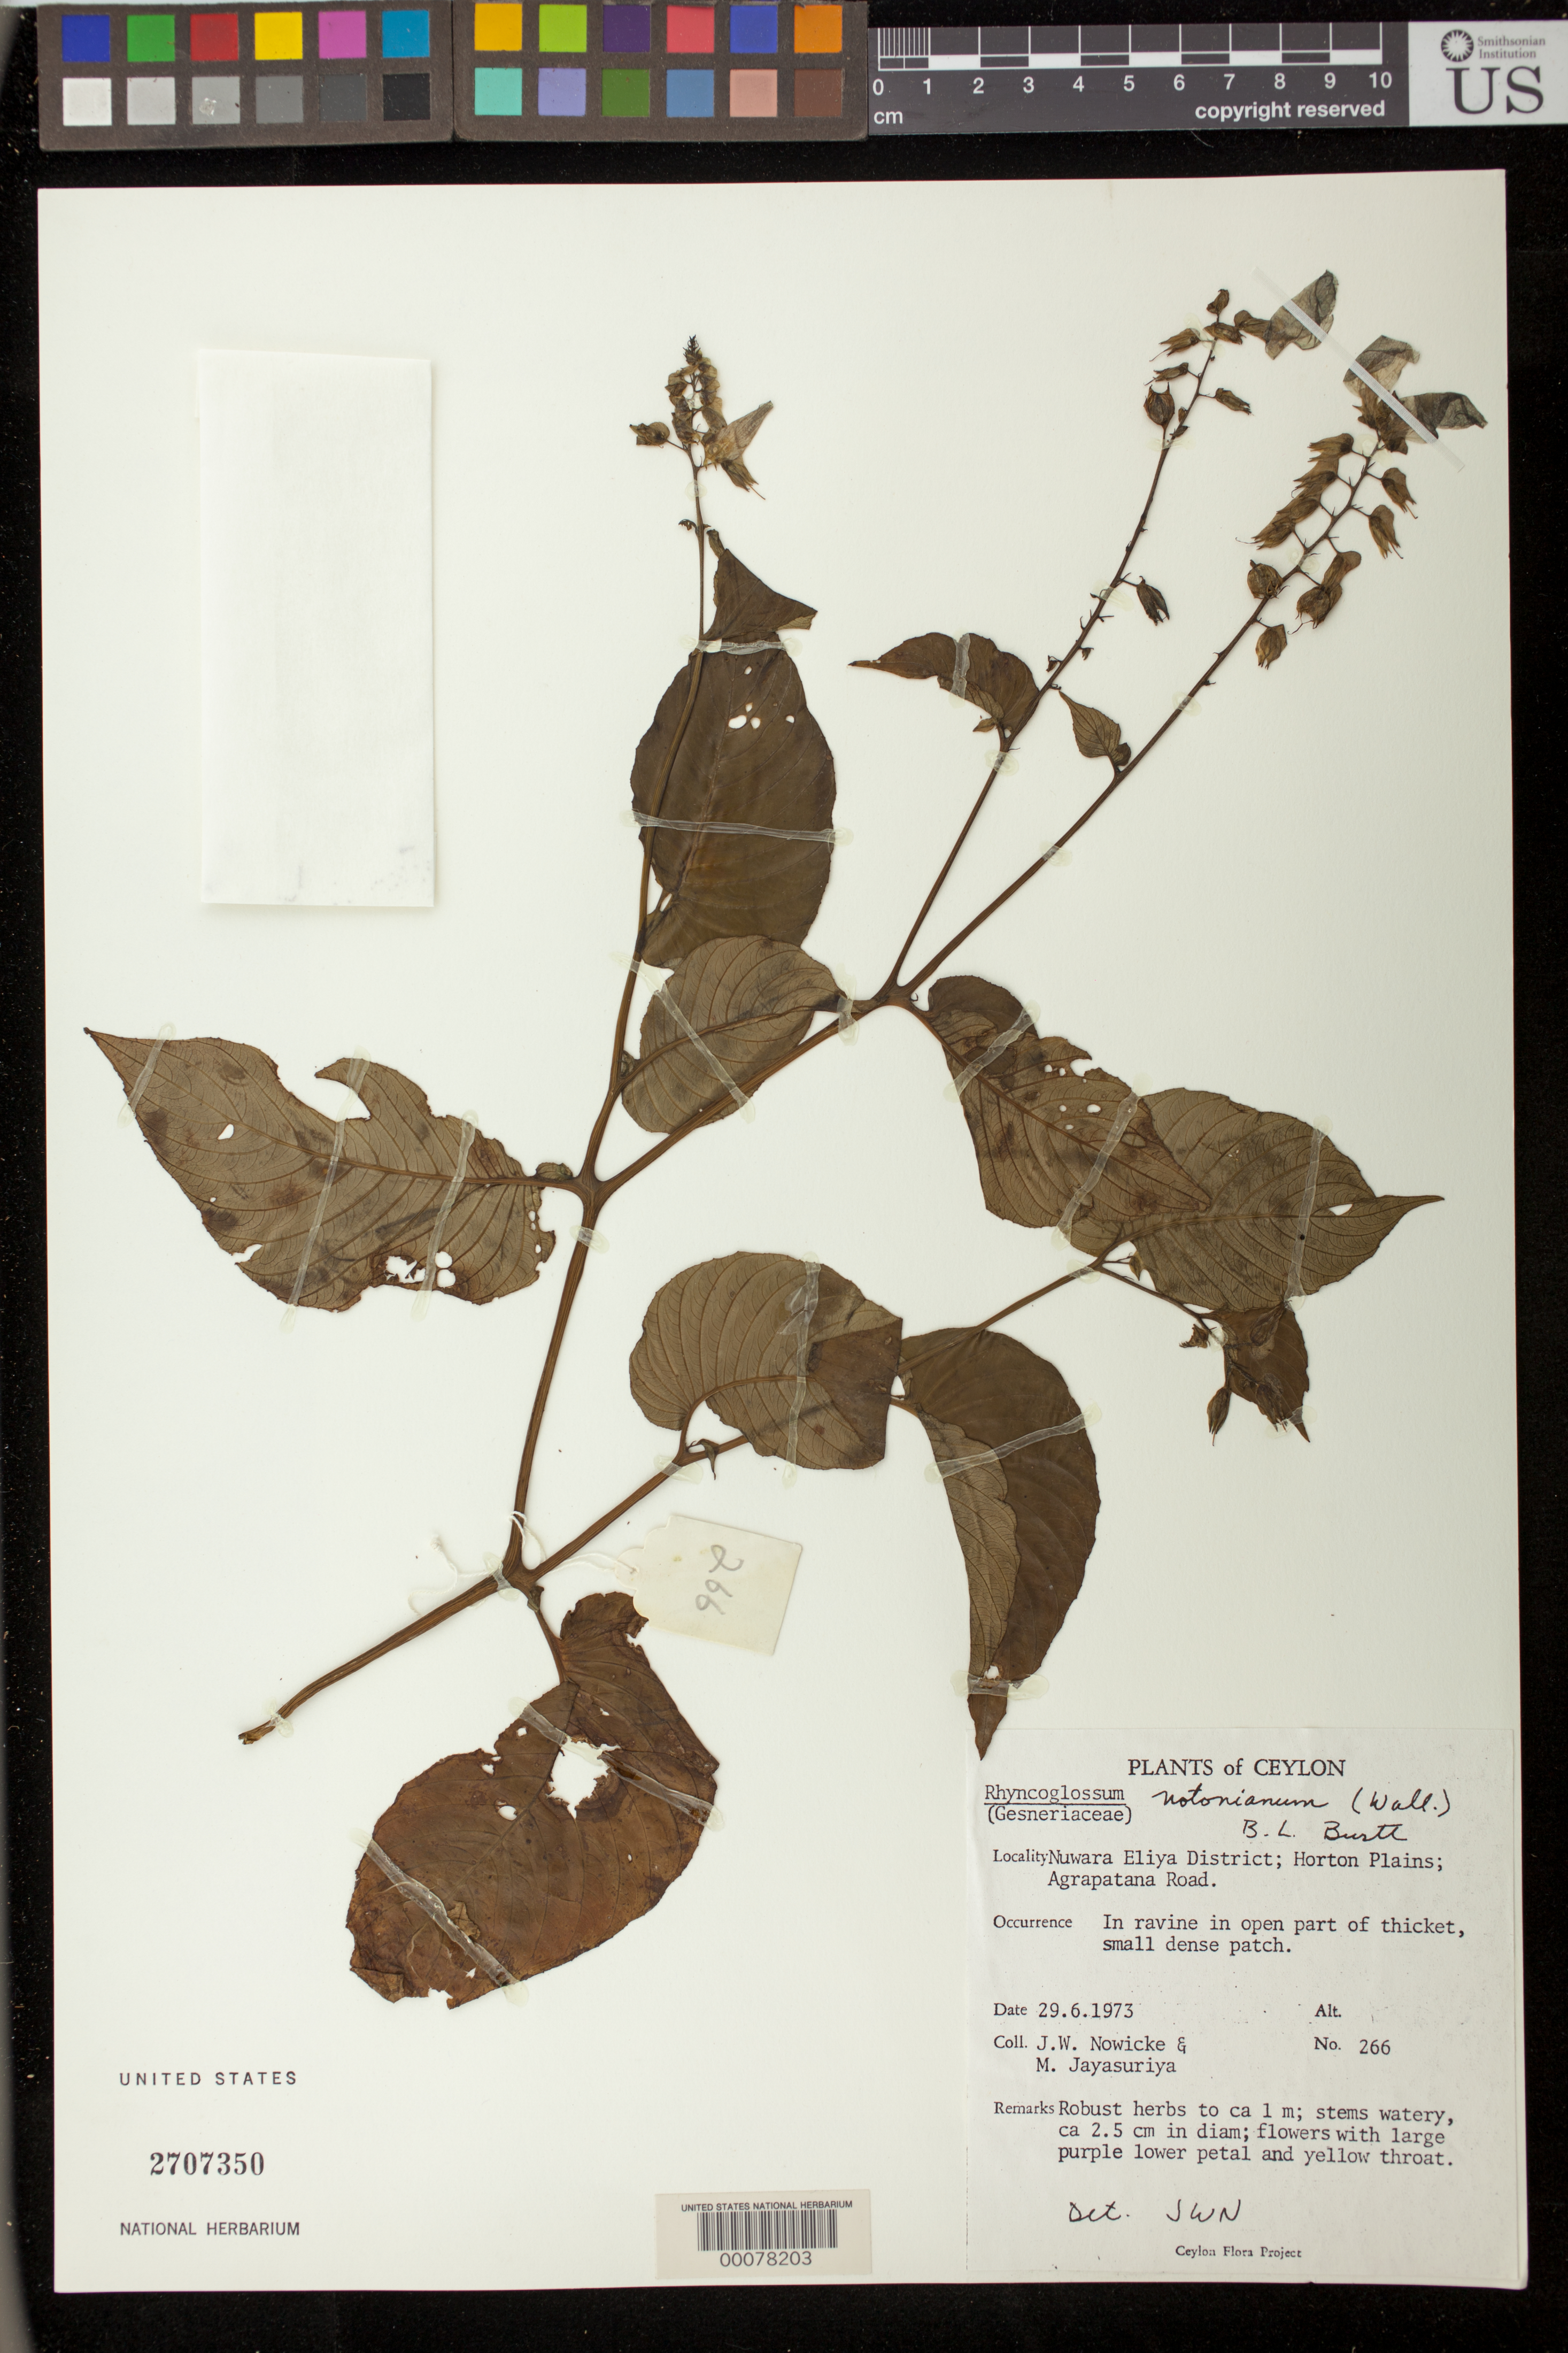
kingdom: Plantae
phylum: Tracheophyta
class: Magnoliopsida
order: Lamiales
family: Gesneriaceae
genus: Rhynchoglossum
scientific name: Rhynchoglossum notonianum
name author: (Wall.) B.L. Burtt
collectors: J. W. Nowicke & A. H. Jayasuriya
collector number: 266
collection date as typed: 29 Jun 1973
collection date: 1973-06-29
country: Sri Lanka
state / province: Central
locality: Nuwara eliya (dist.), Horton plains, agrapatana road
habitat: In ravine in open part of thicket, small dense patch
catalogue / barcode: US 2707350